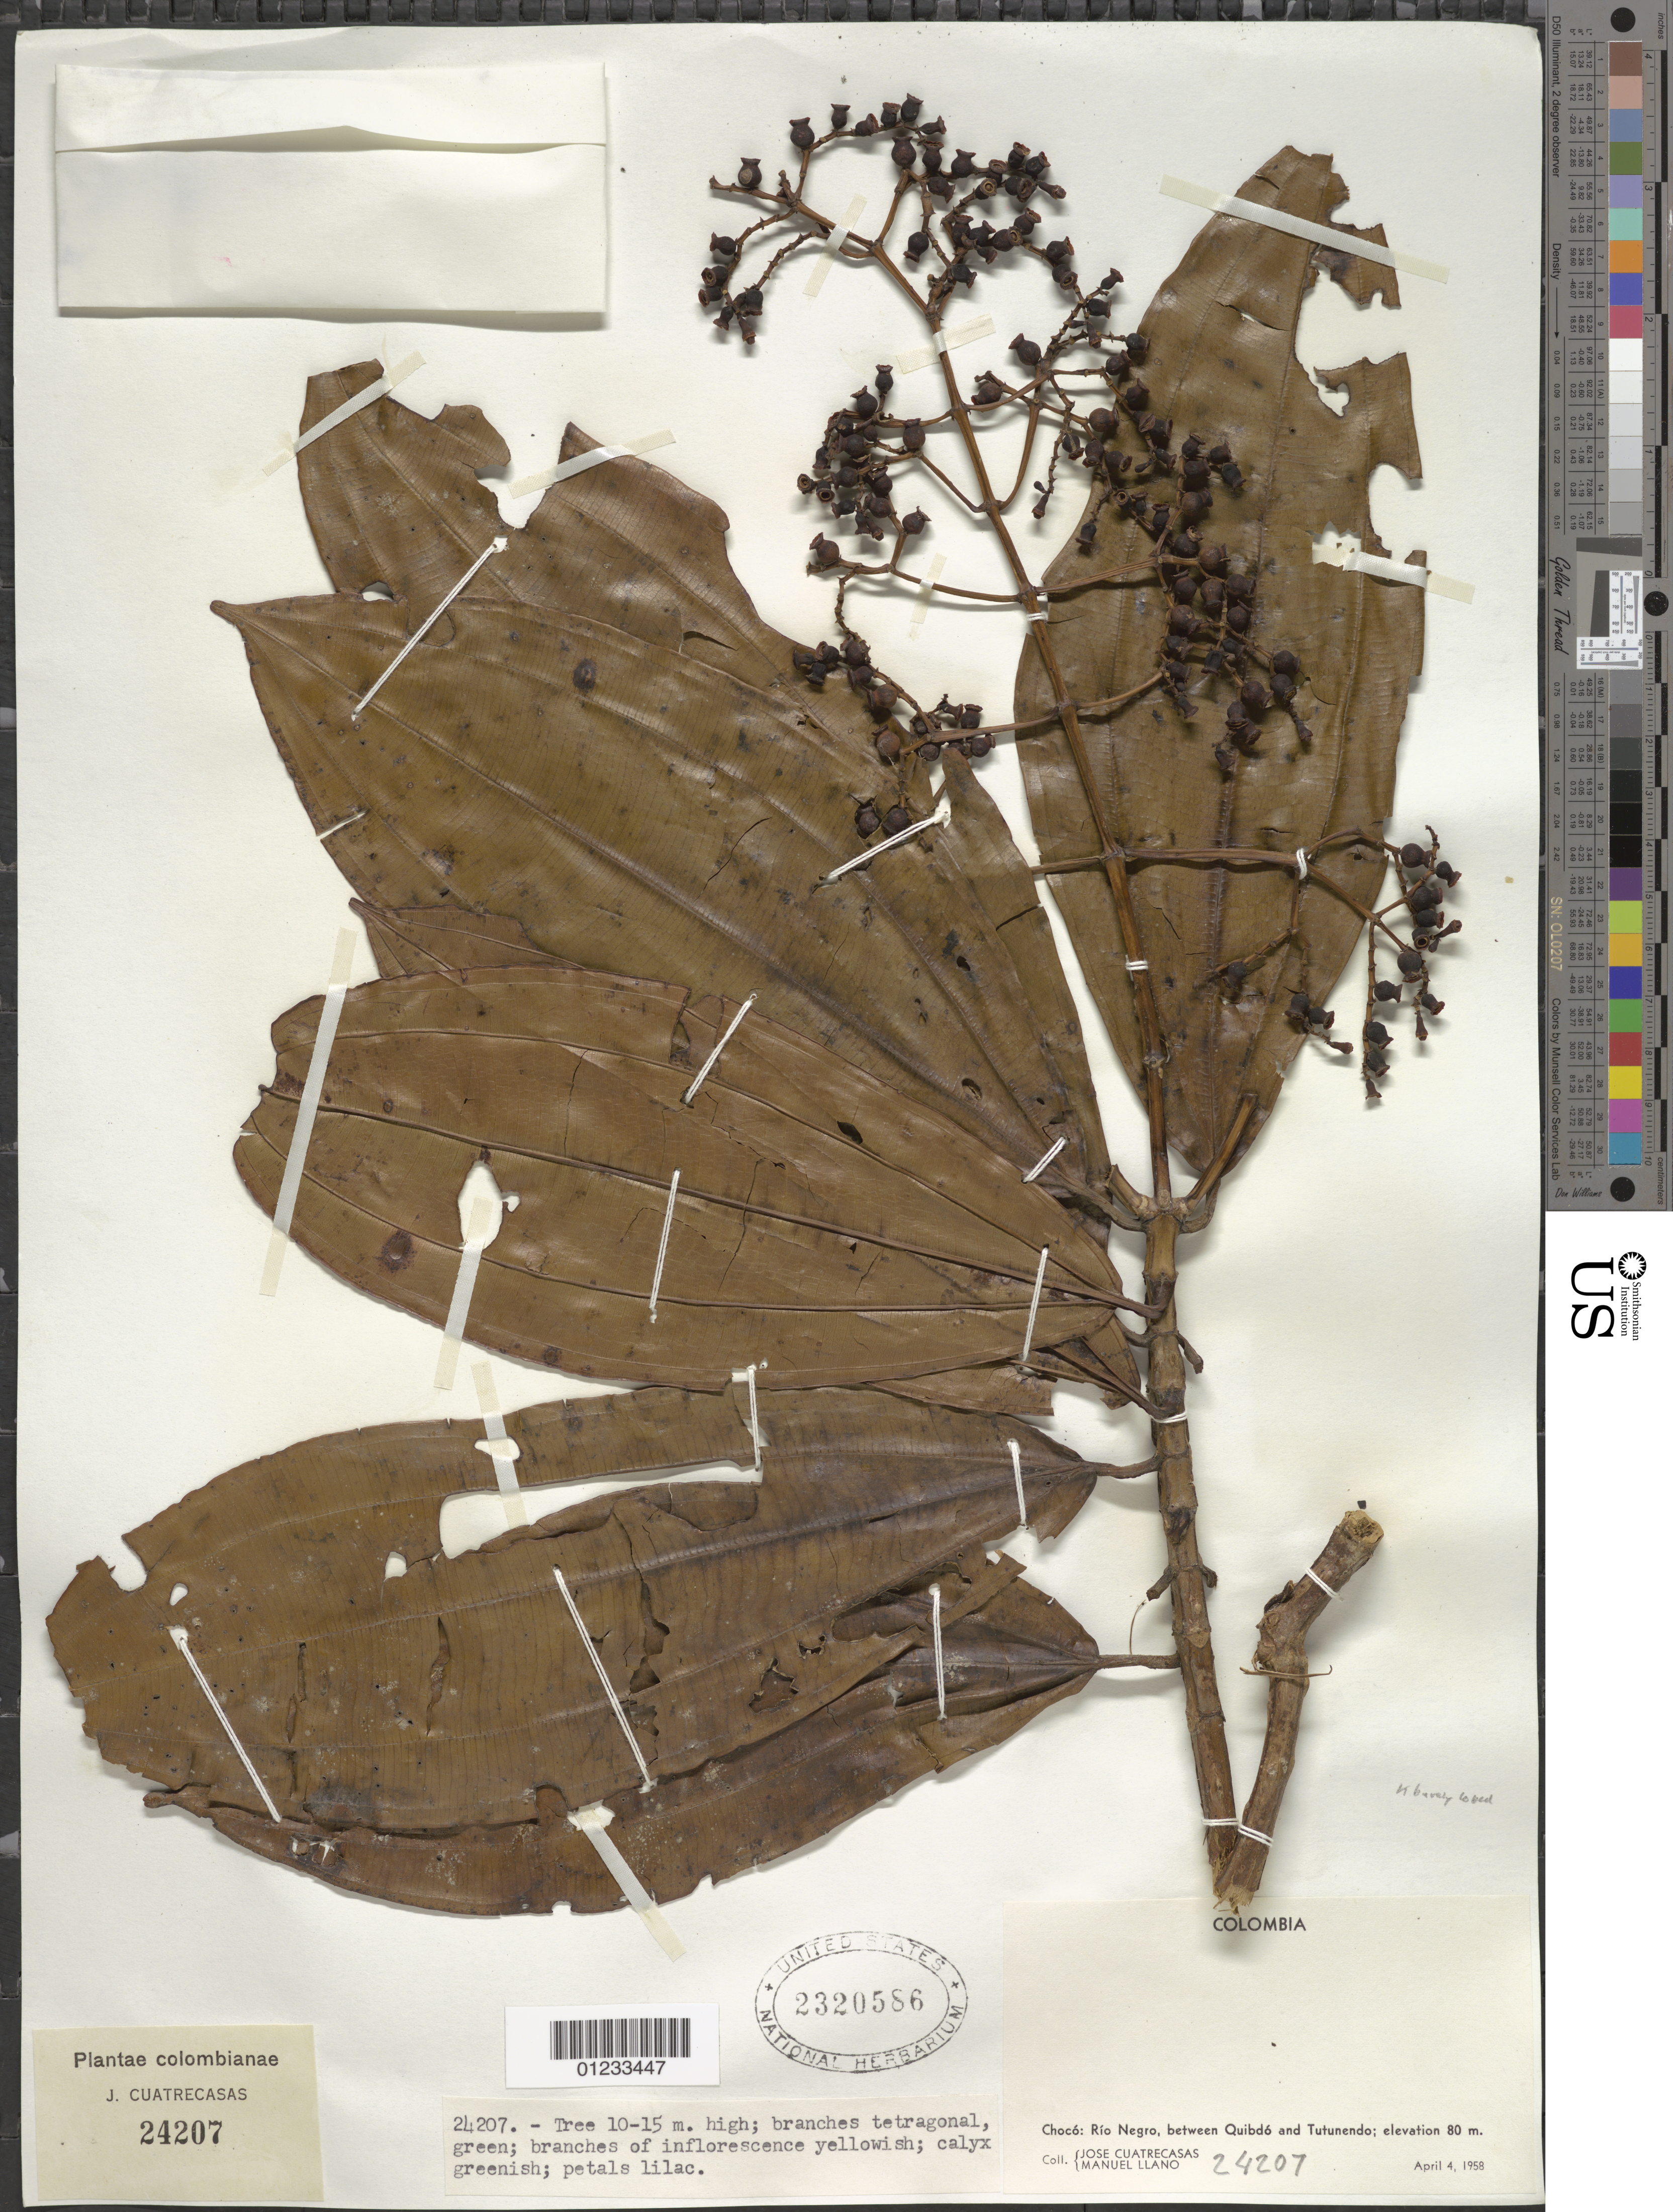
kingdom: Plantae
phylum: Tracheophyta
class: Magnoliopsida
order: Myrtales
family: Melastomataceae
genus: Miconia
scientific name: Miconia reducens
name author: Triana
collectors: J. Cuatrecasas & M. Llano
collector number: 24207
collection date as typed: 04 Apr 1958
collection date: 1958-04-04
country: Colombia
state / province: Chocó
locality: Rio Negro, between Quibdo and TutUnendo.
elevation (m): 80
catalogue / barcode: US 2320586